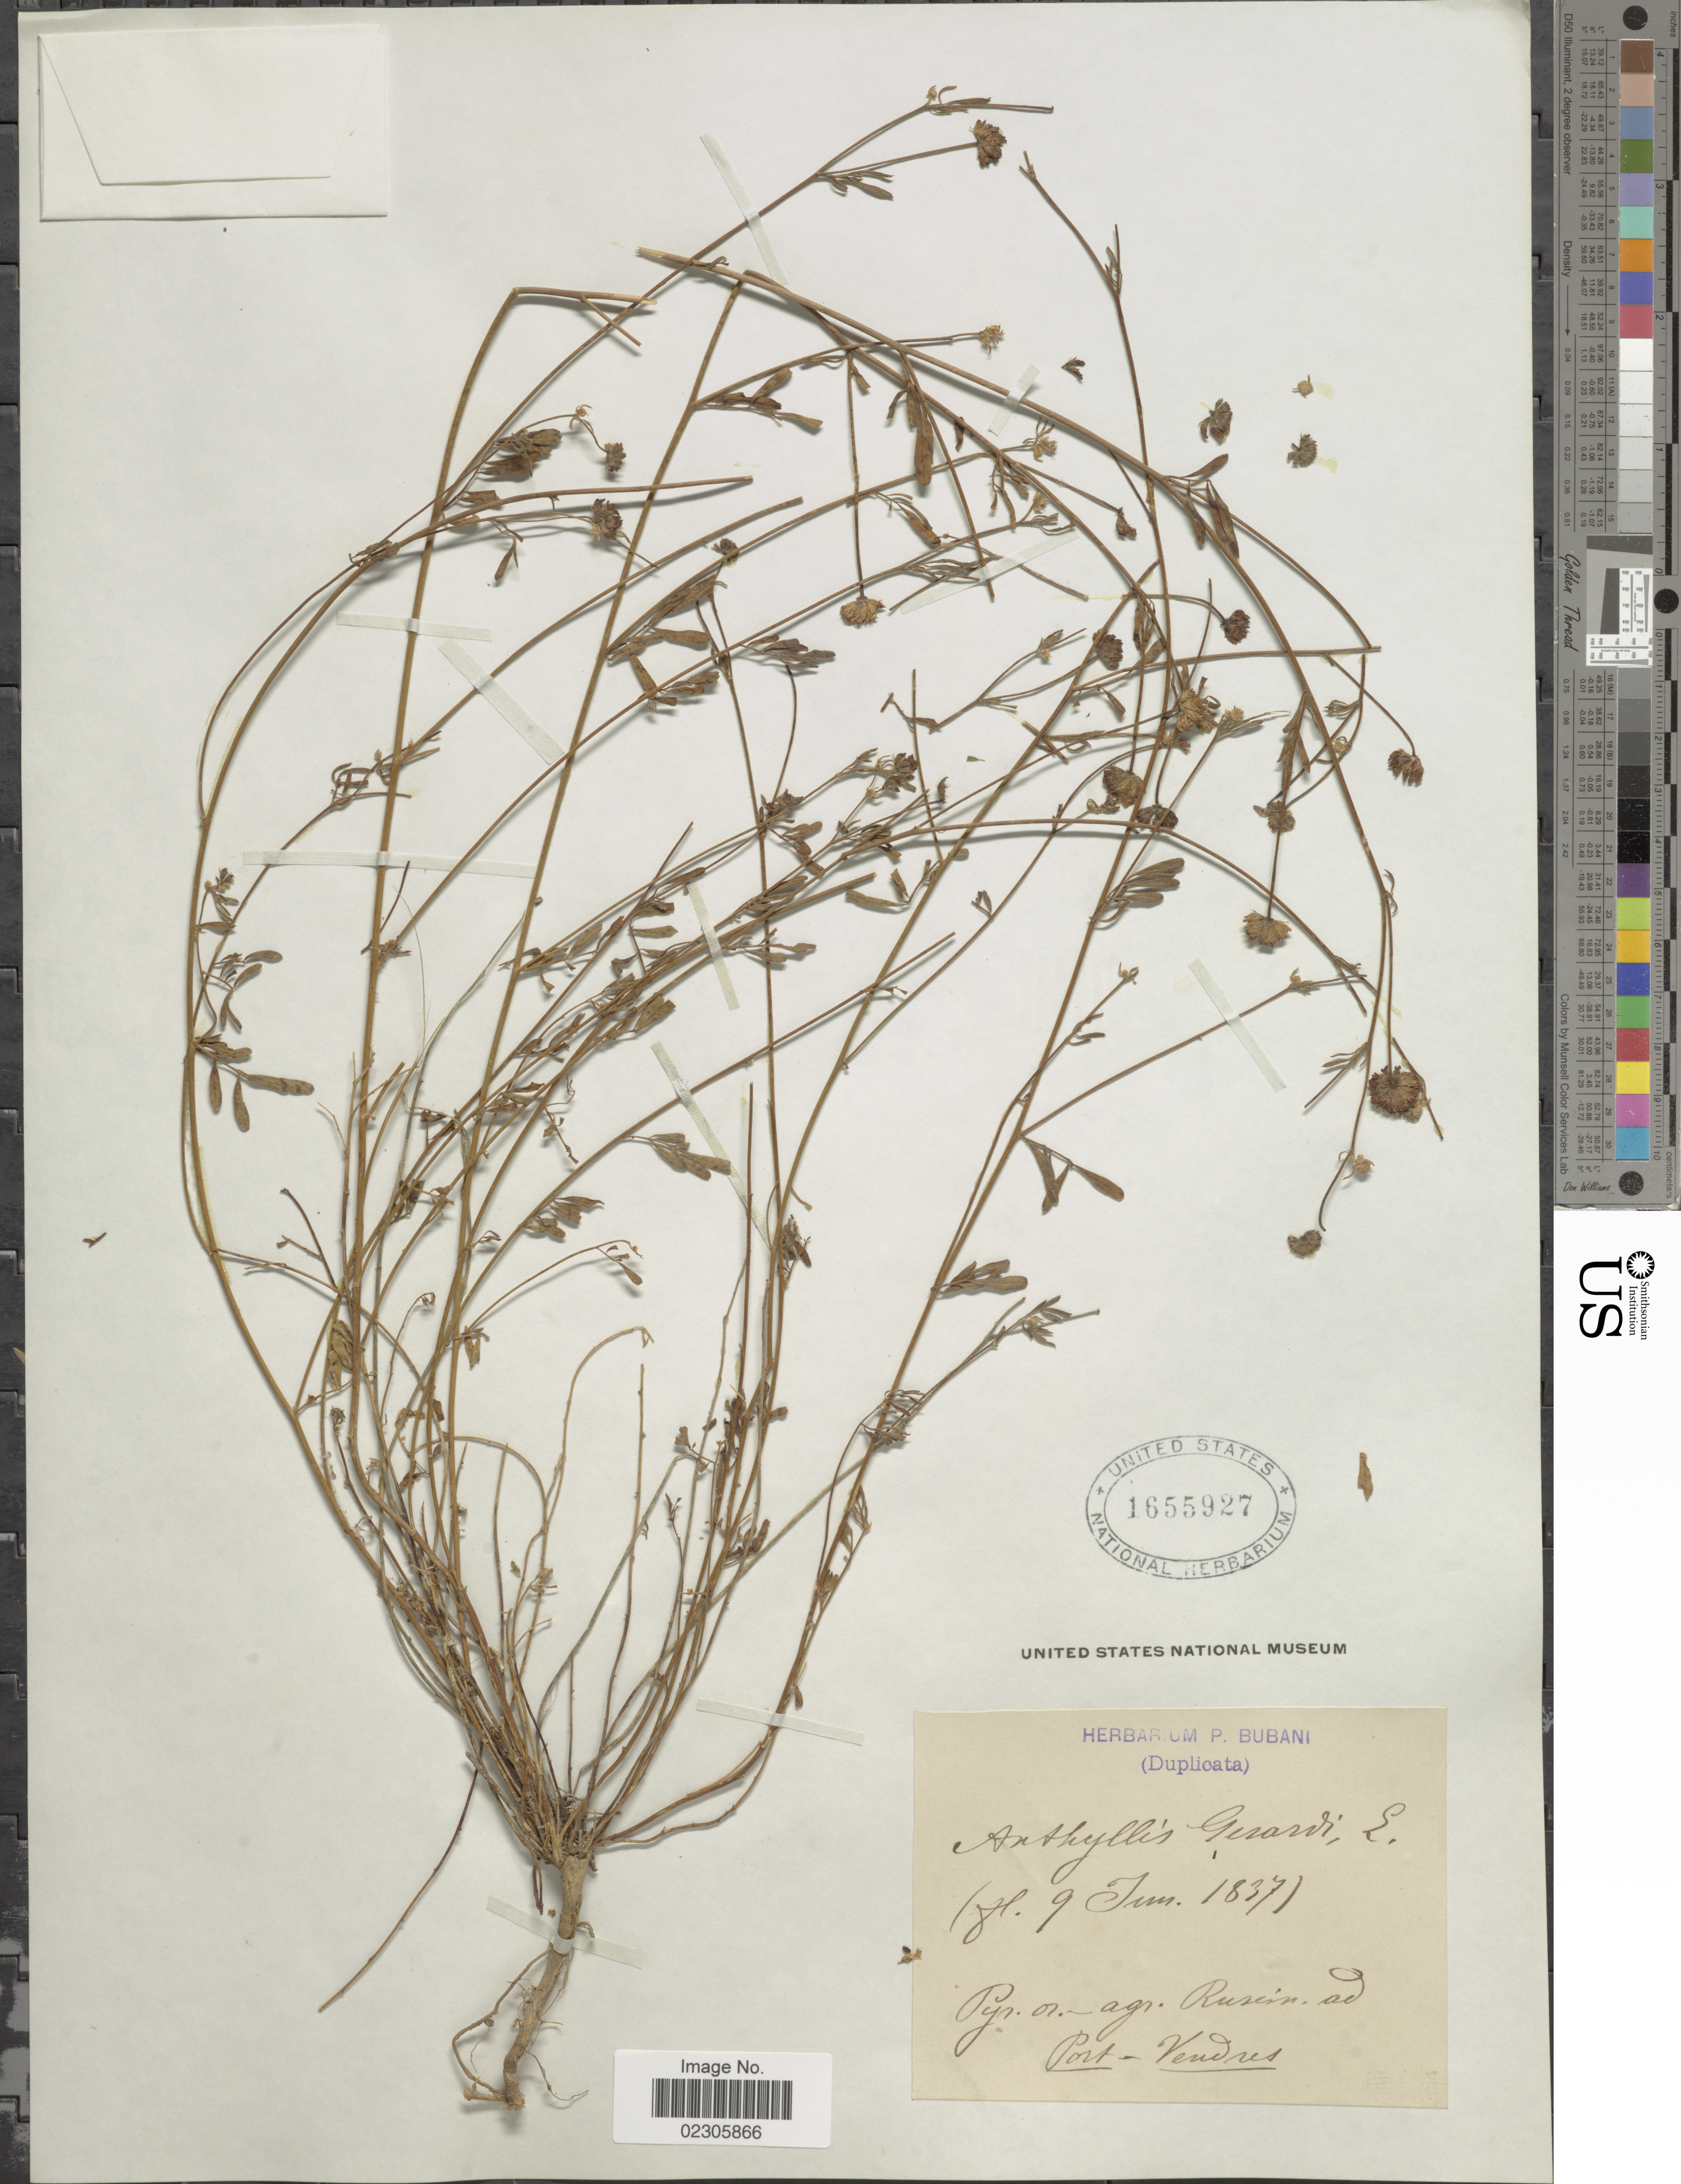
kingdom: Plantae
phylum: Tracheophyta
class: Magnoliopsida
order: Fabales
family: Fabaceae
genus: Anthyllis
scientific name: Anthyllis gerardii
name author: L.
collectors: ex herb. P. Bubani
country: France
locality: Pyr. or. gt. Rusin ad Port-Vendres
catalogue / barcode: US 1655927